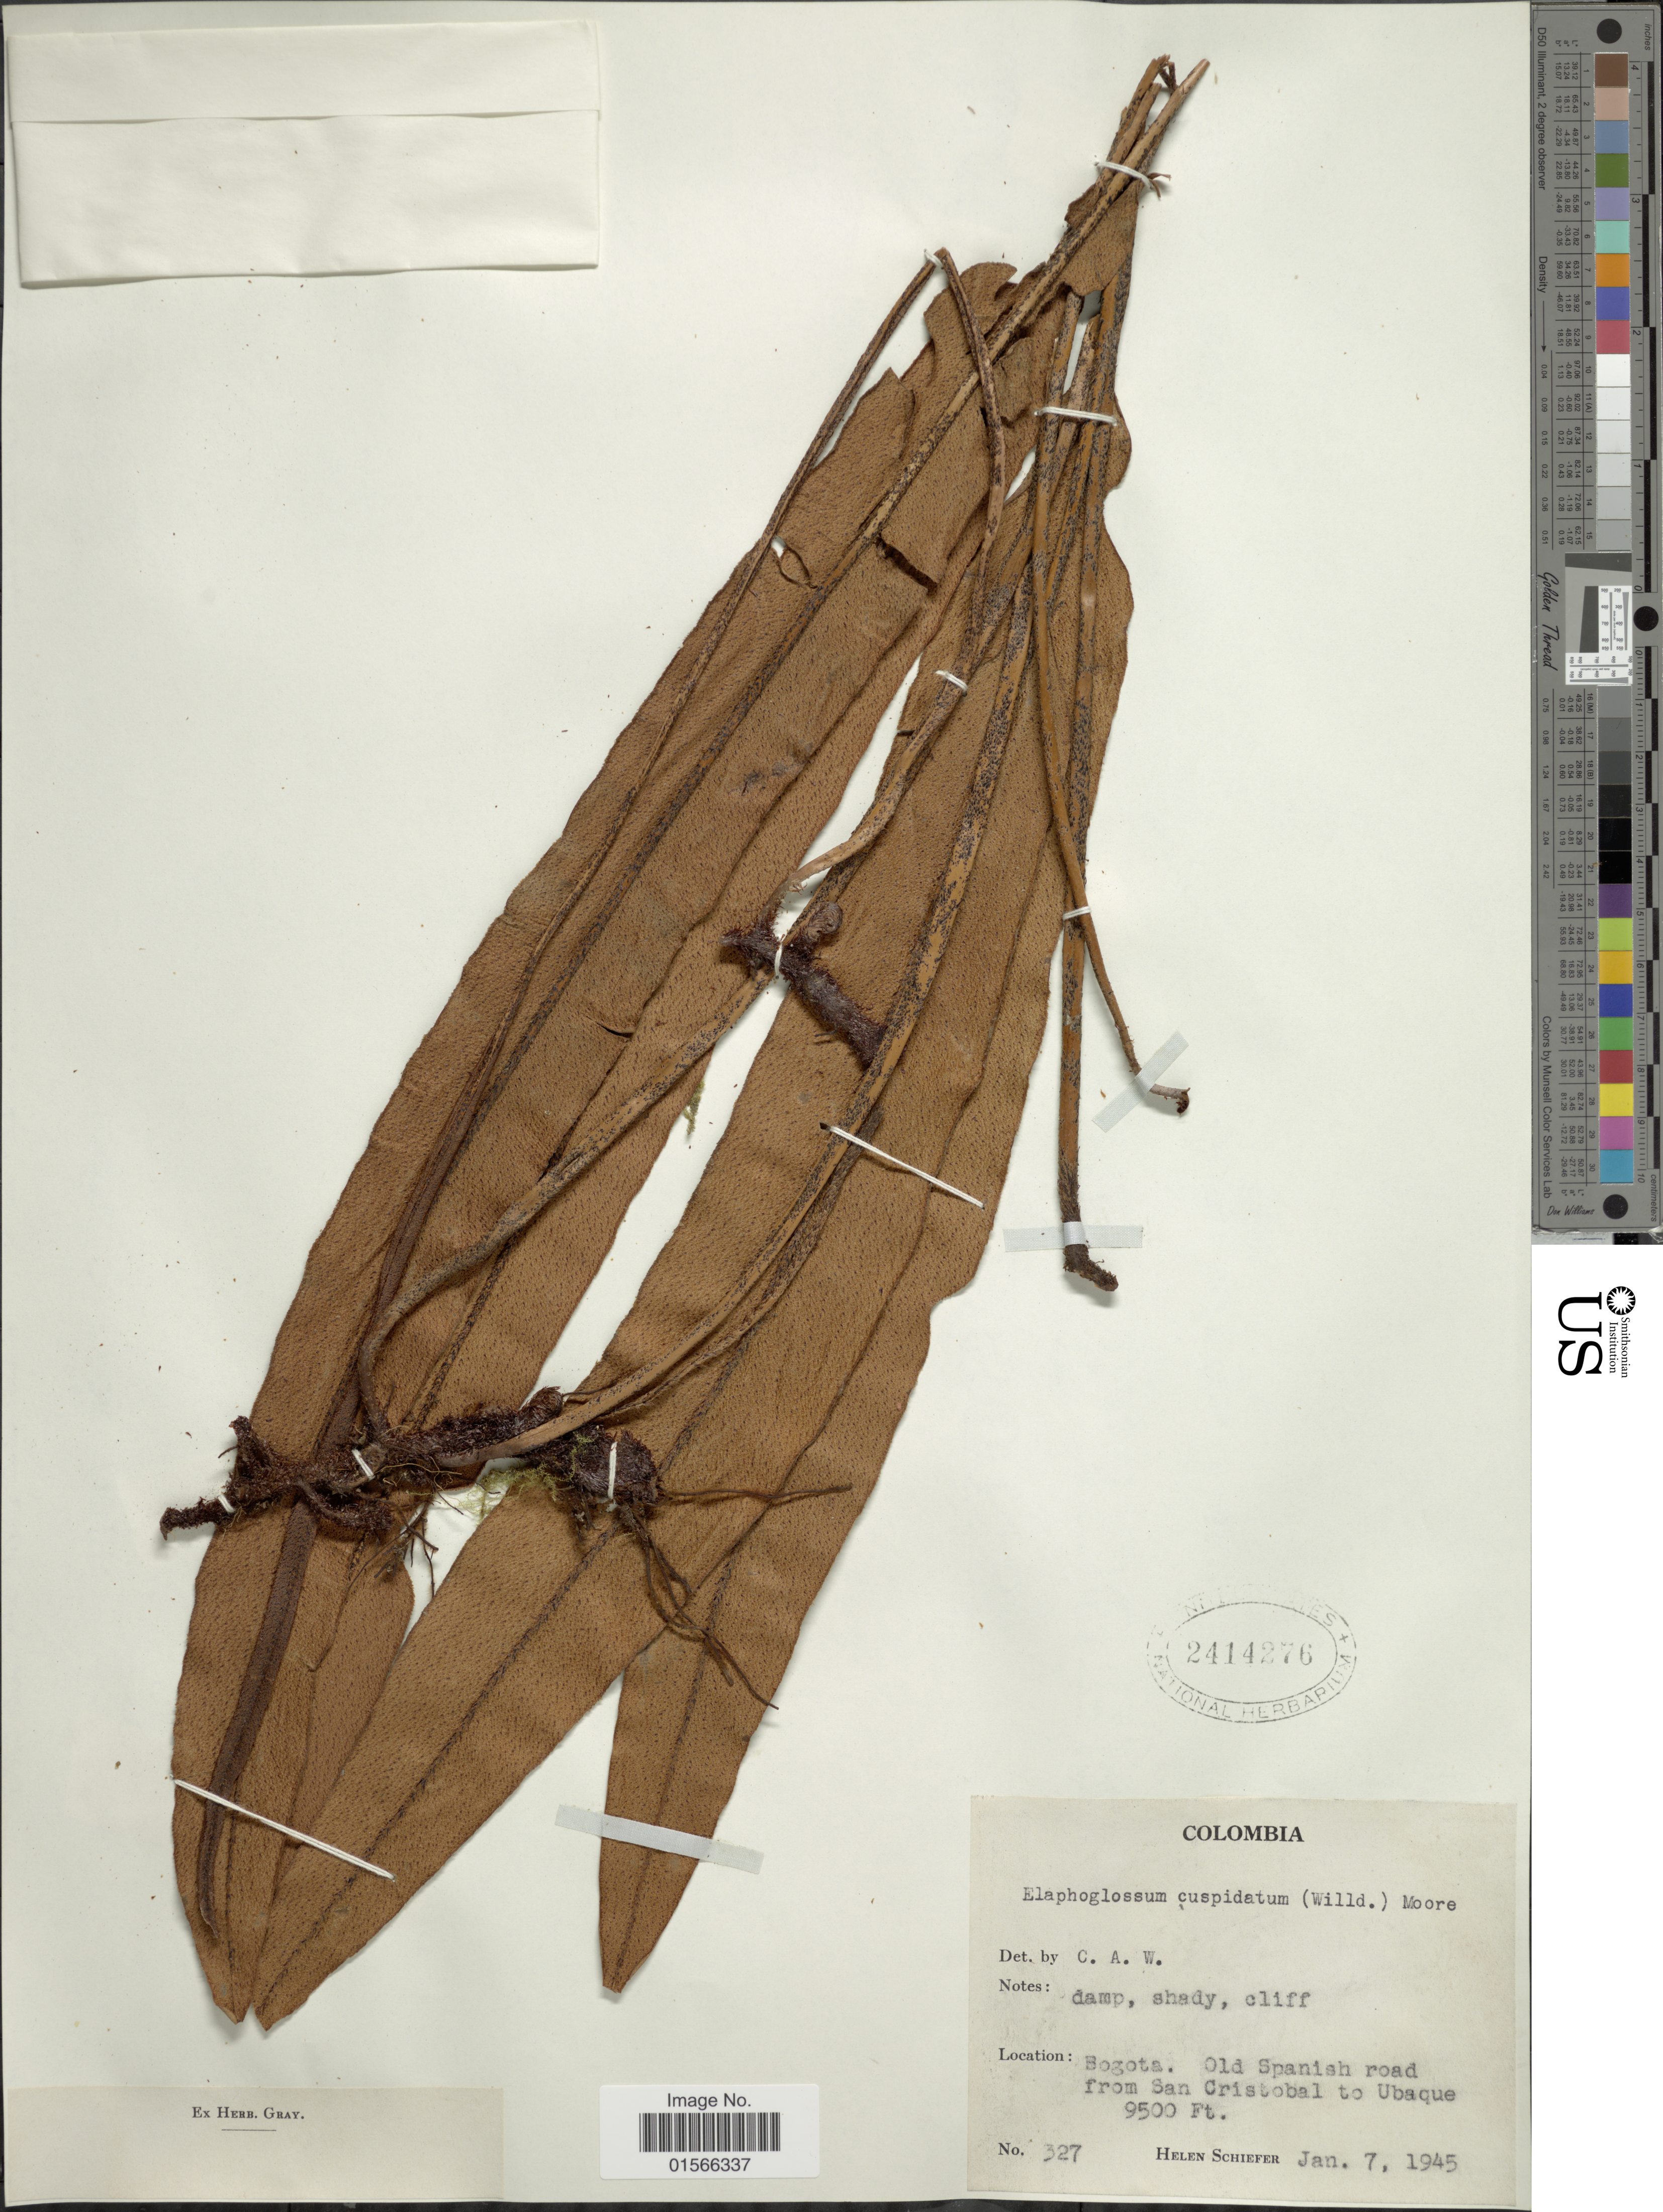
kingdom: Plantae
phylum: Tracheophyta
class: Polypodiopsida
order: Polypodiales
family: Dryopteridaceae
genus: Elaphoglossum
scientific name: Elaphoglossum cuspidatum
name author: (Willd.) T. Moore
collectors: H. Schiefer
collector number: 327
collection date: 1945-01-07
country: Colombia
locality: Bogota. Old Spanish road from San Cristobal to Ubaque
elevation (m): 2896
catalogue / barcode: US 2414276